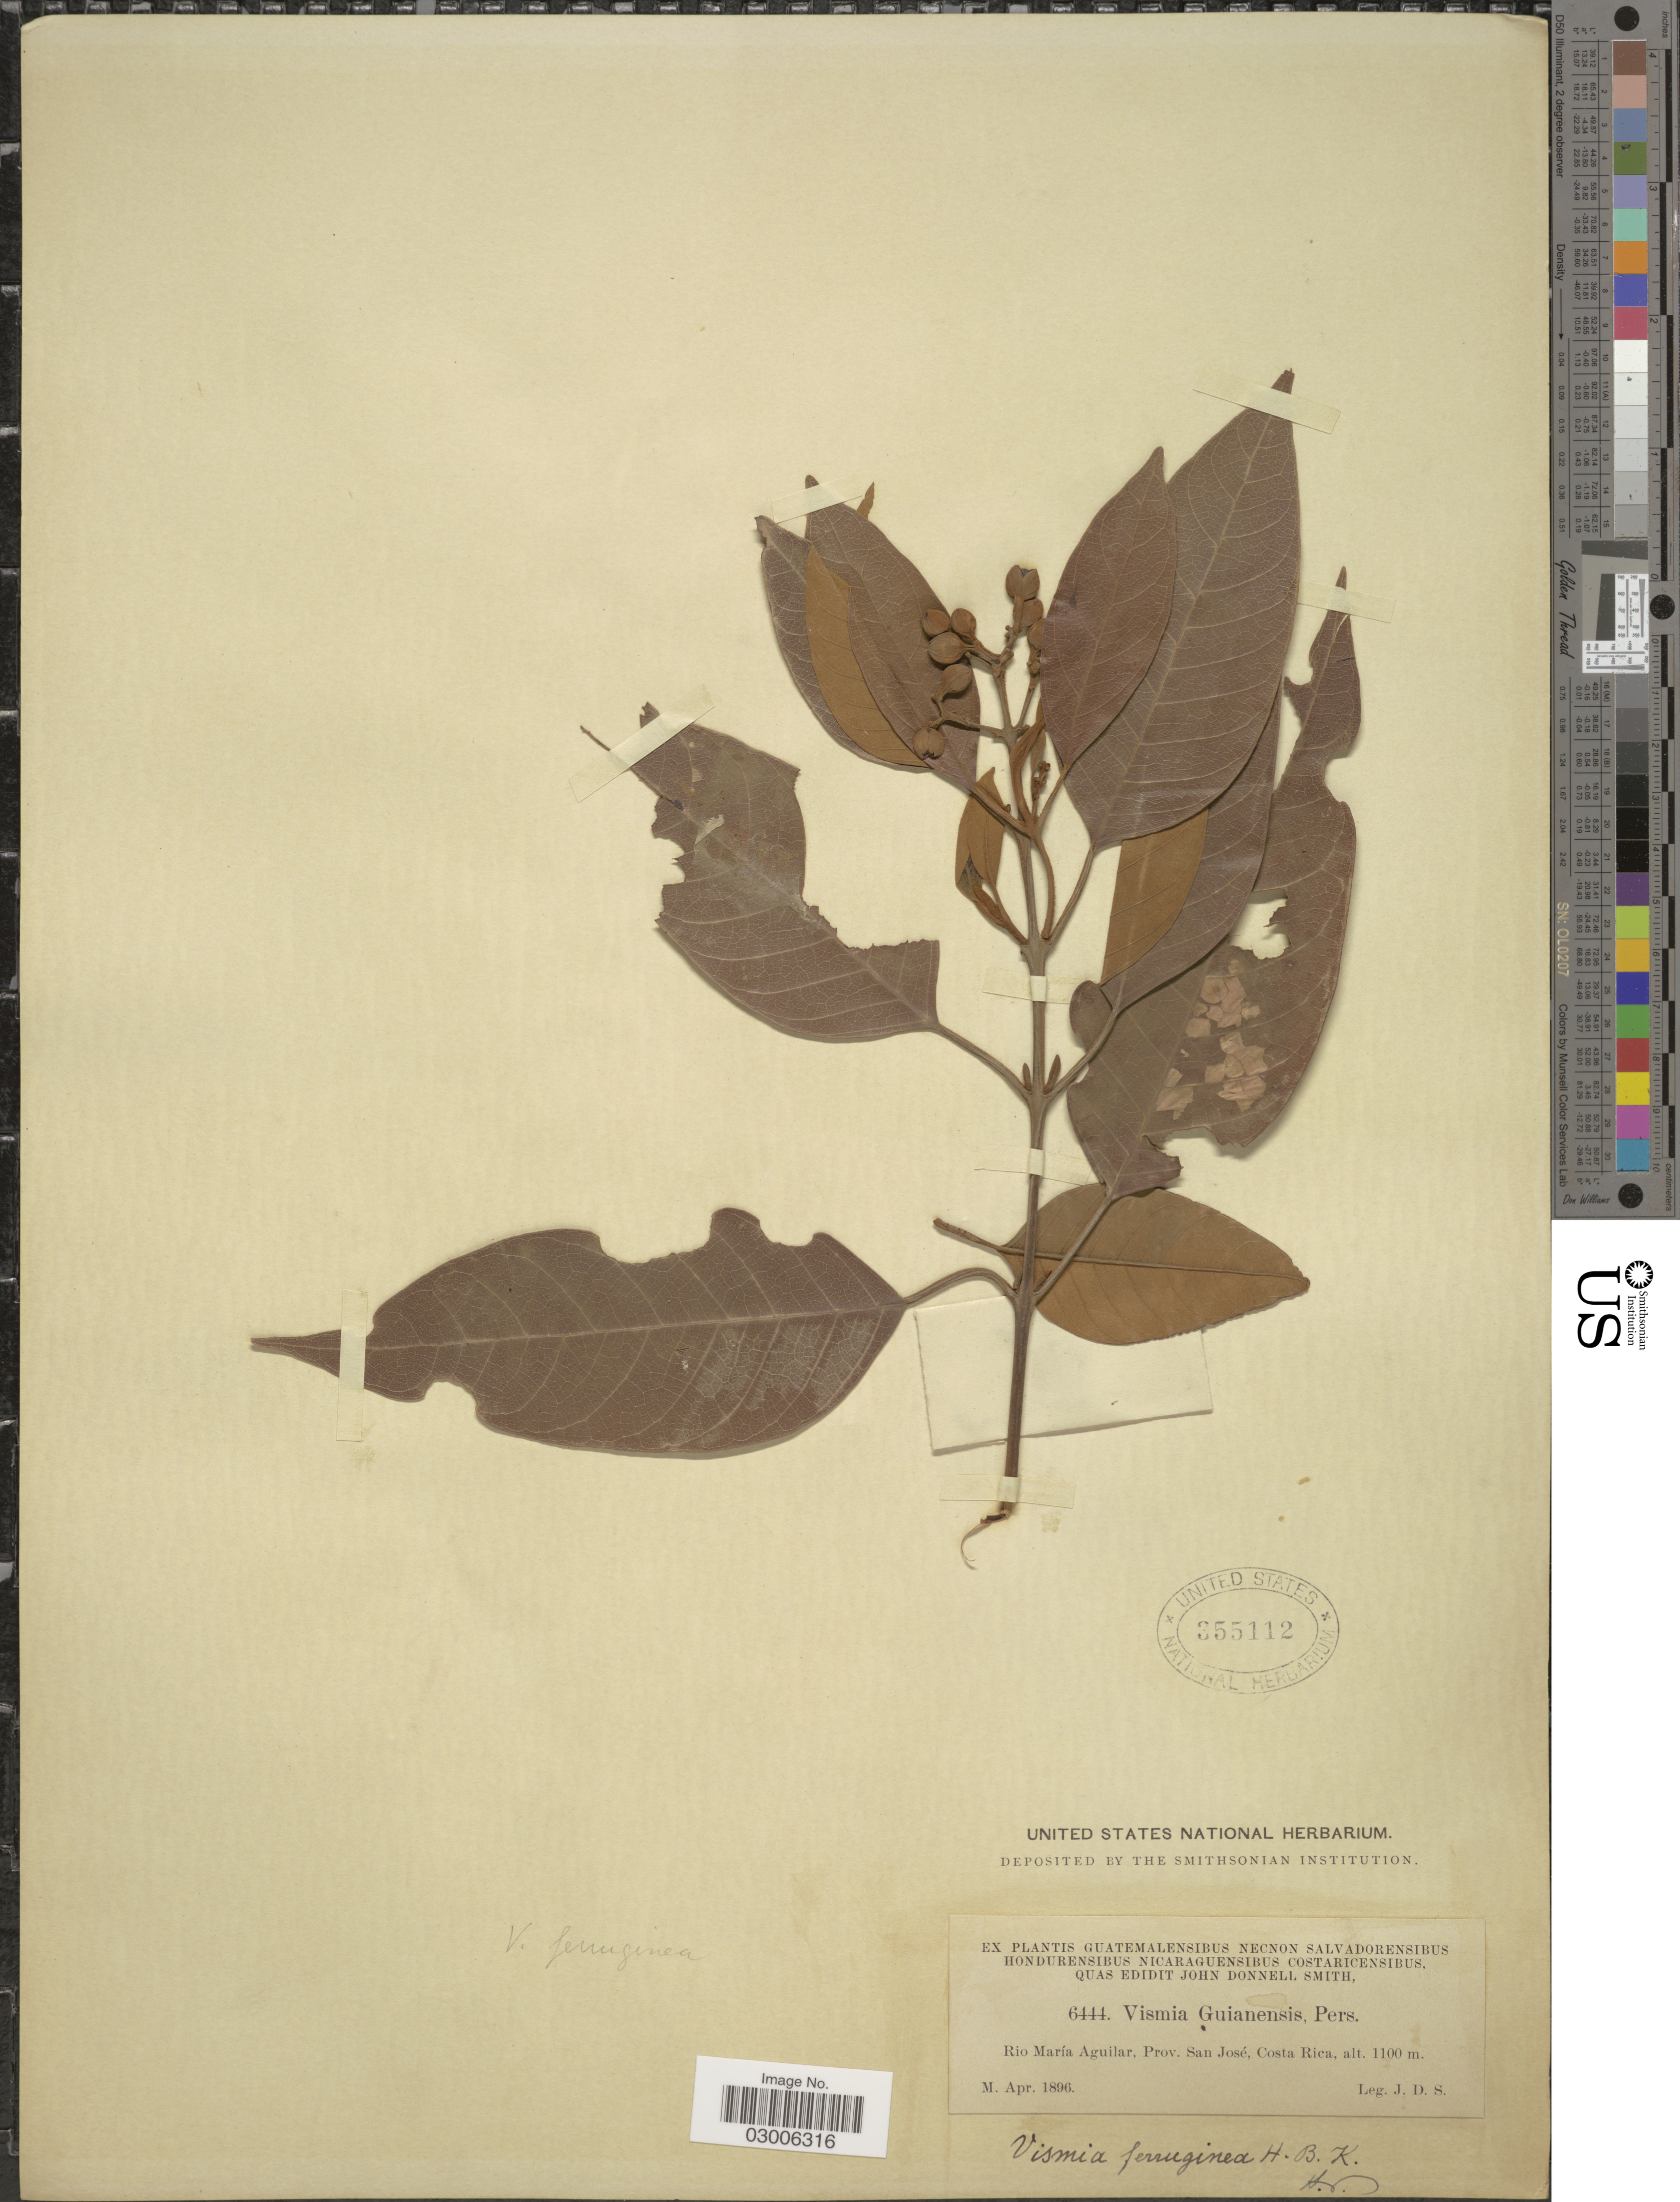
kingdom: Plantae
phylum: Tracheophyta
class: Magnoliopsida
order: Malpighiales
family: Hypericaceae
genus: Vismia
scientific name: Vismia guianensis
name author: (Aubl.) Pers.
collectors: J. Donnell Smith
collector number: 6444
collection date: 1896-04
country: Costa Rica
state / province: San José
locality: Rio María Aguilar.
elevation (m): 1100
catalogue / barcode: US 355112